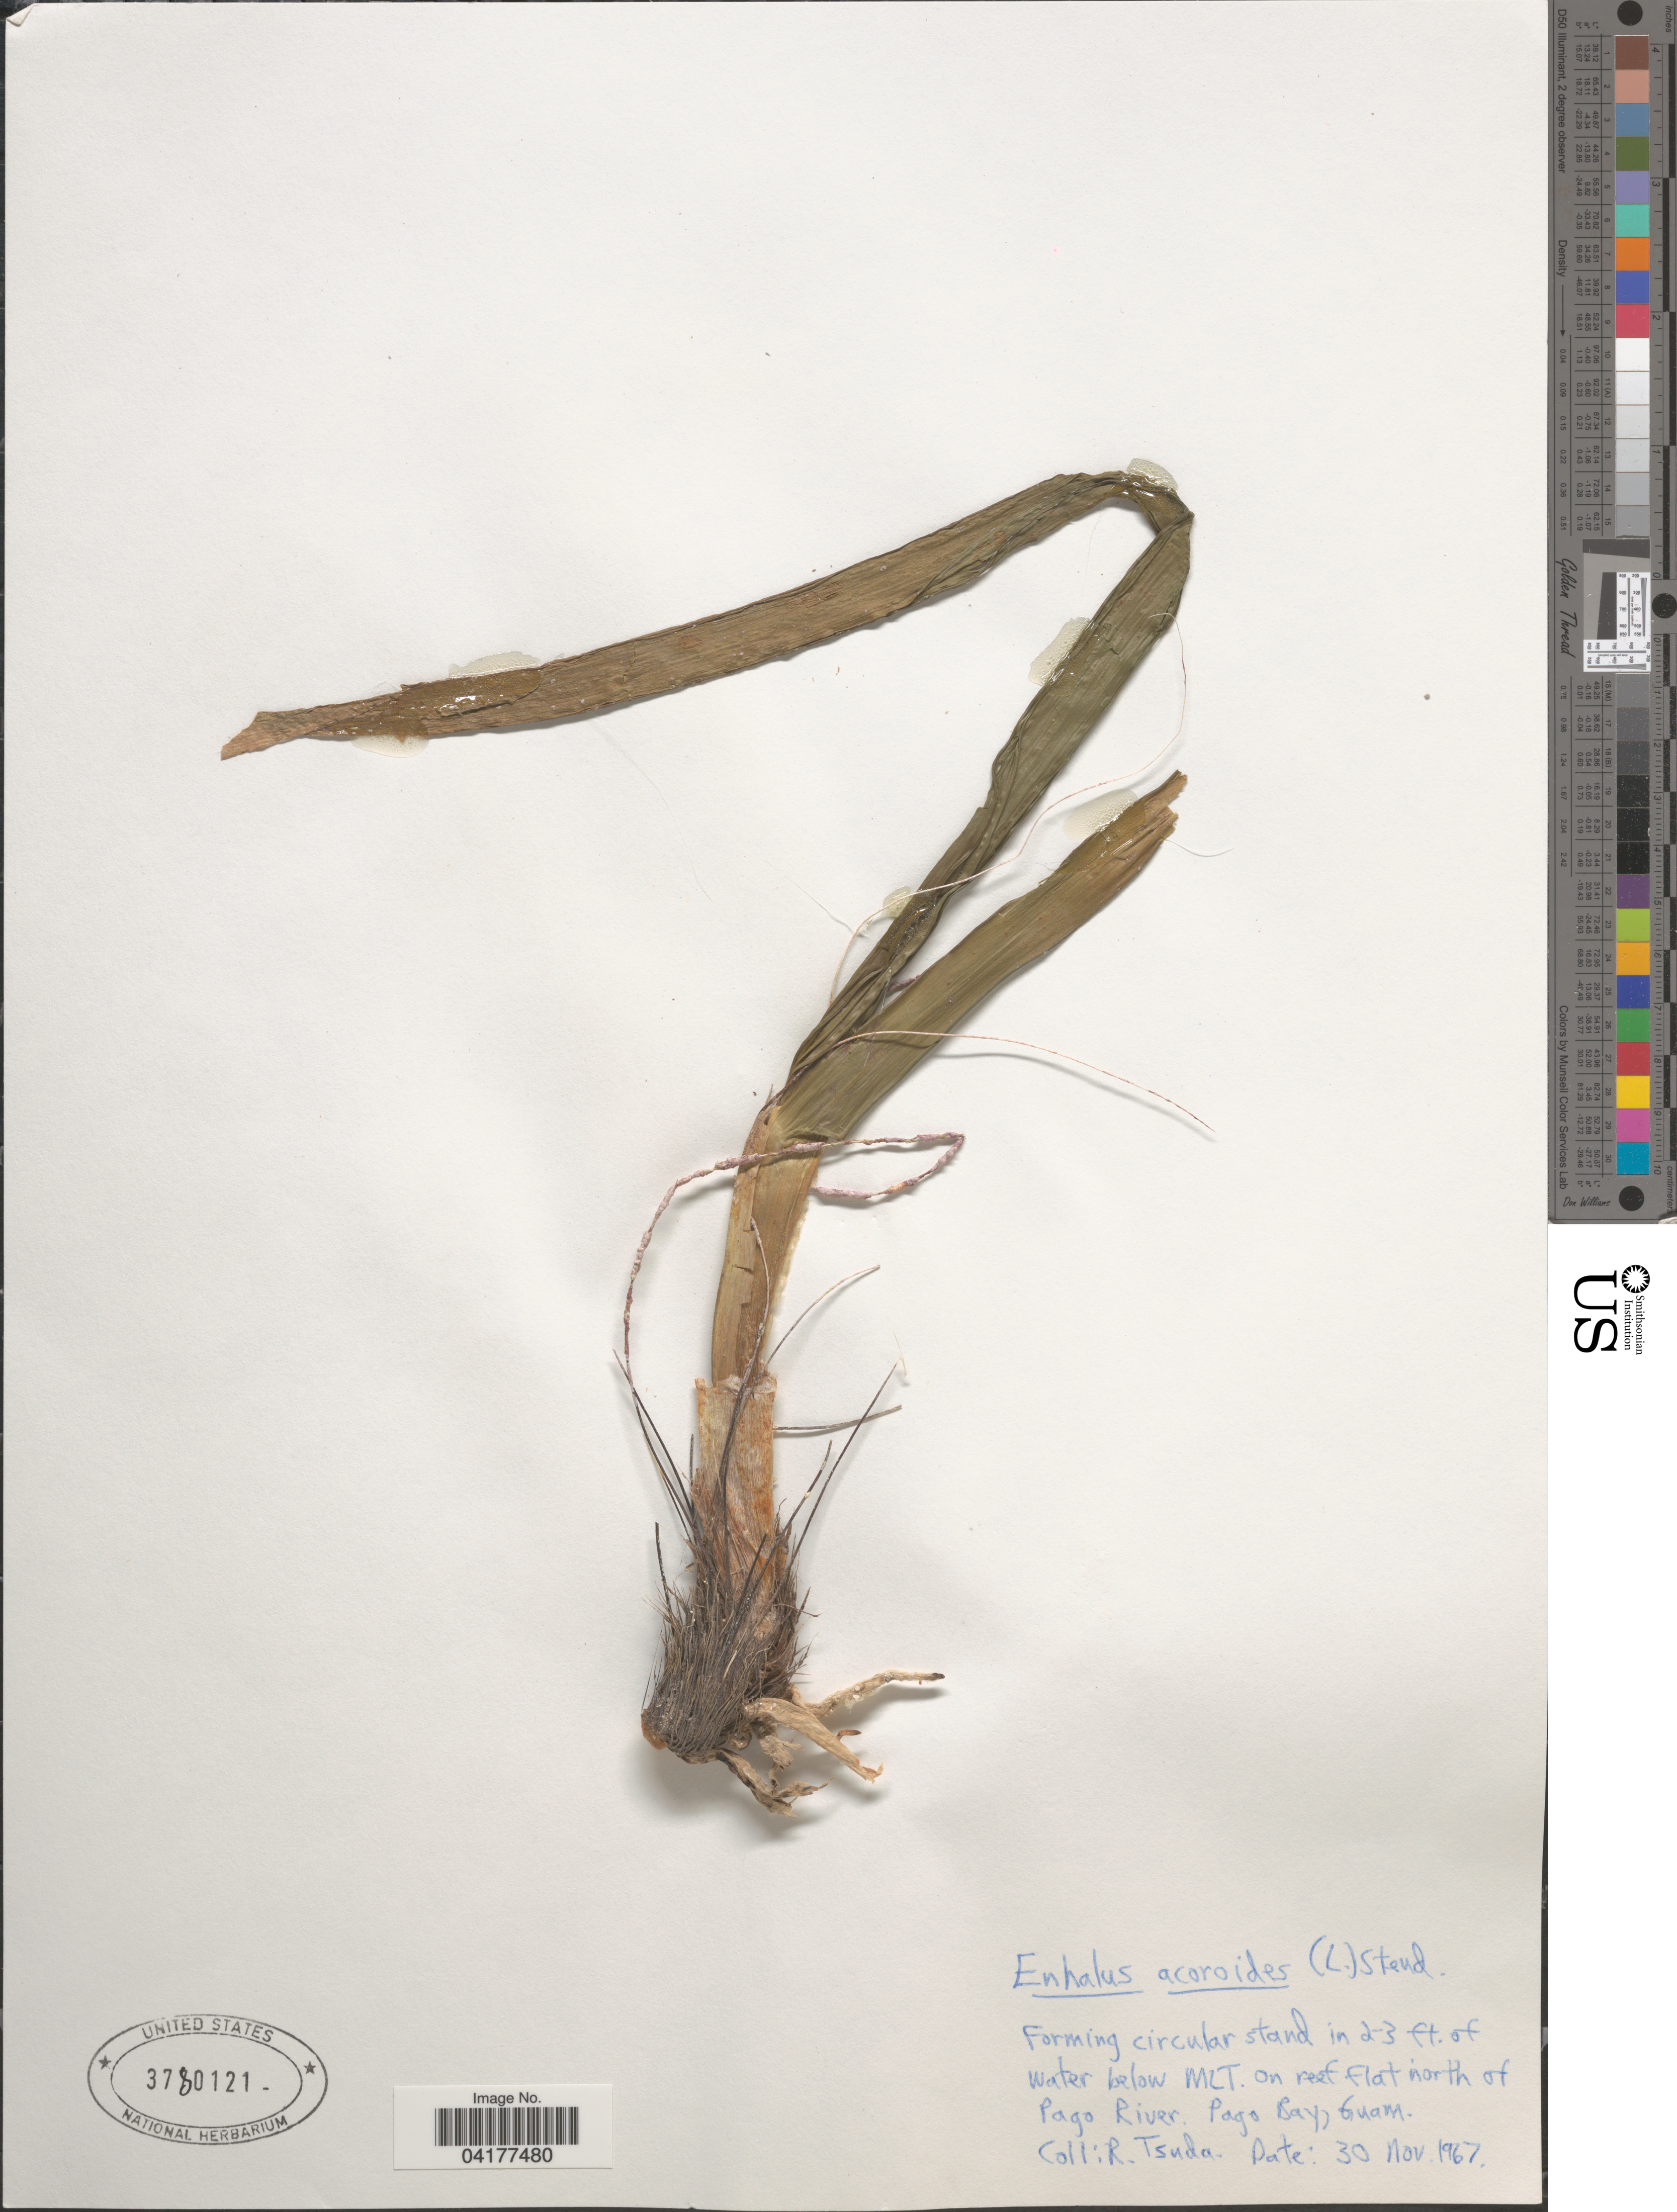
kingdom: Plantae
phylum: Tracheophyta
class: Liliopsida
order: Alismatales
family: Hydrocharitaceae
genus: Enhalus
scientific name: Enhalus acoroides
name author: (L. f.) Royle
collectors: R. Tsuda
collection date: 1967-11-30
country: Guam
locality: In 2-3 ft. of water below MLT. On reef flat north of Pago River. Pago Bay.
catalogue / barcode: US 3780121